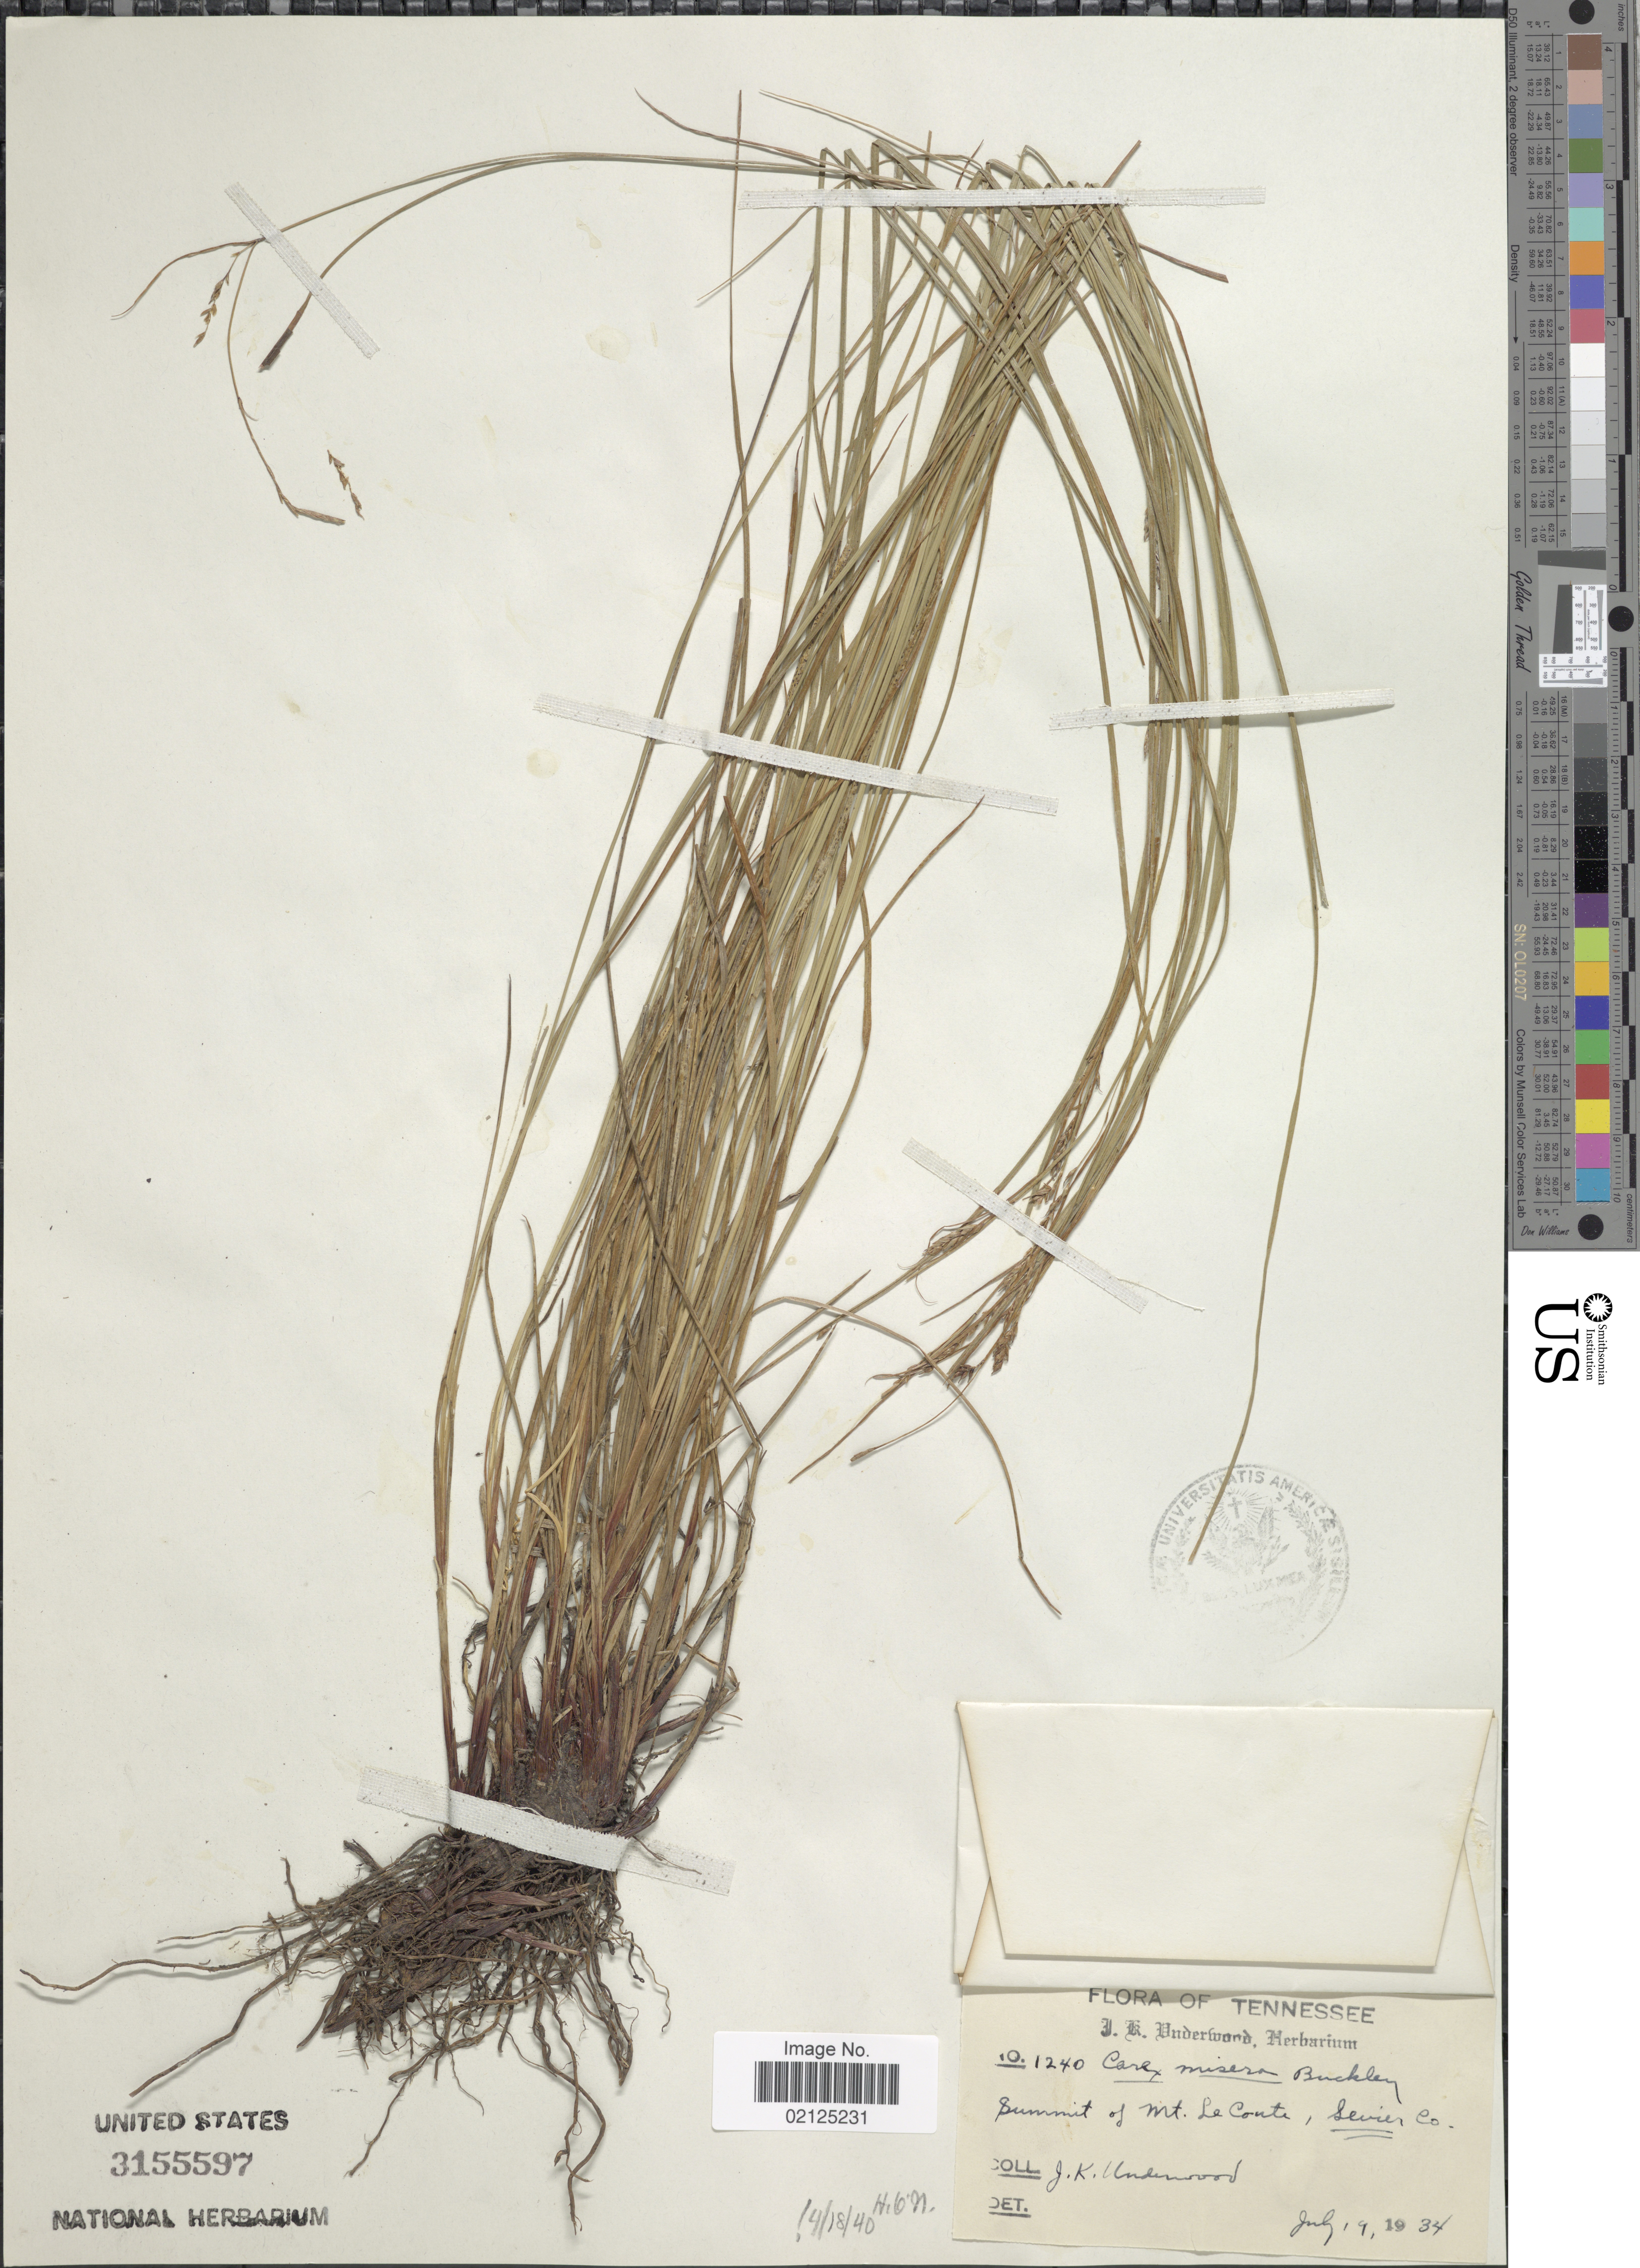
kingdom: Plantae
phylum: Tracheophyta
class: Liliopsida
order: Poales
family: Cyperaceae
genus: Carex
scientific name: Carex misera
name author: Buckley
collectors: J. K. Underwood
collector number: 1240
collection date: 1934-07-19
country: United States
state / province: Tennessee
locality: Summit of Mt Le Conte, Sevier Co.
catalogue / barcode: US 3155597